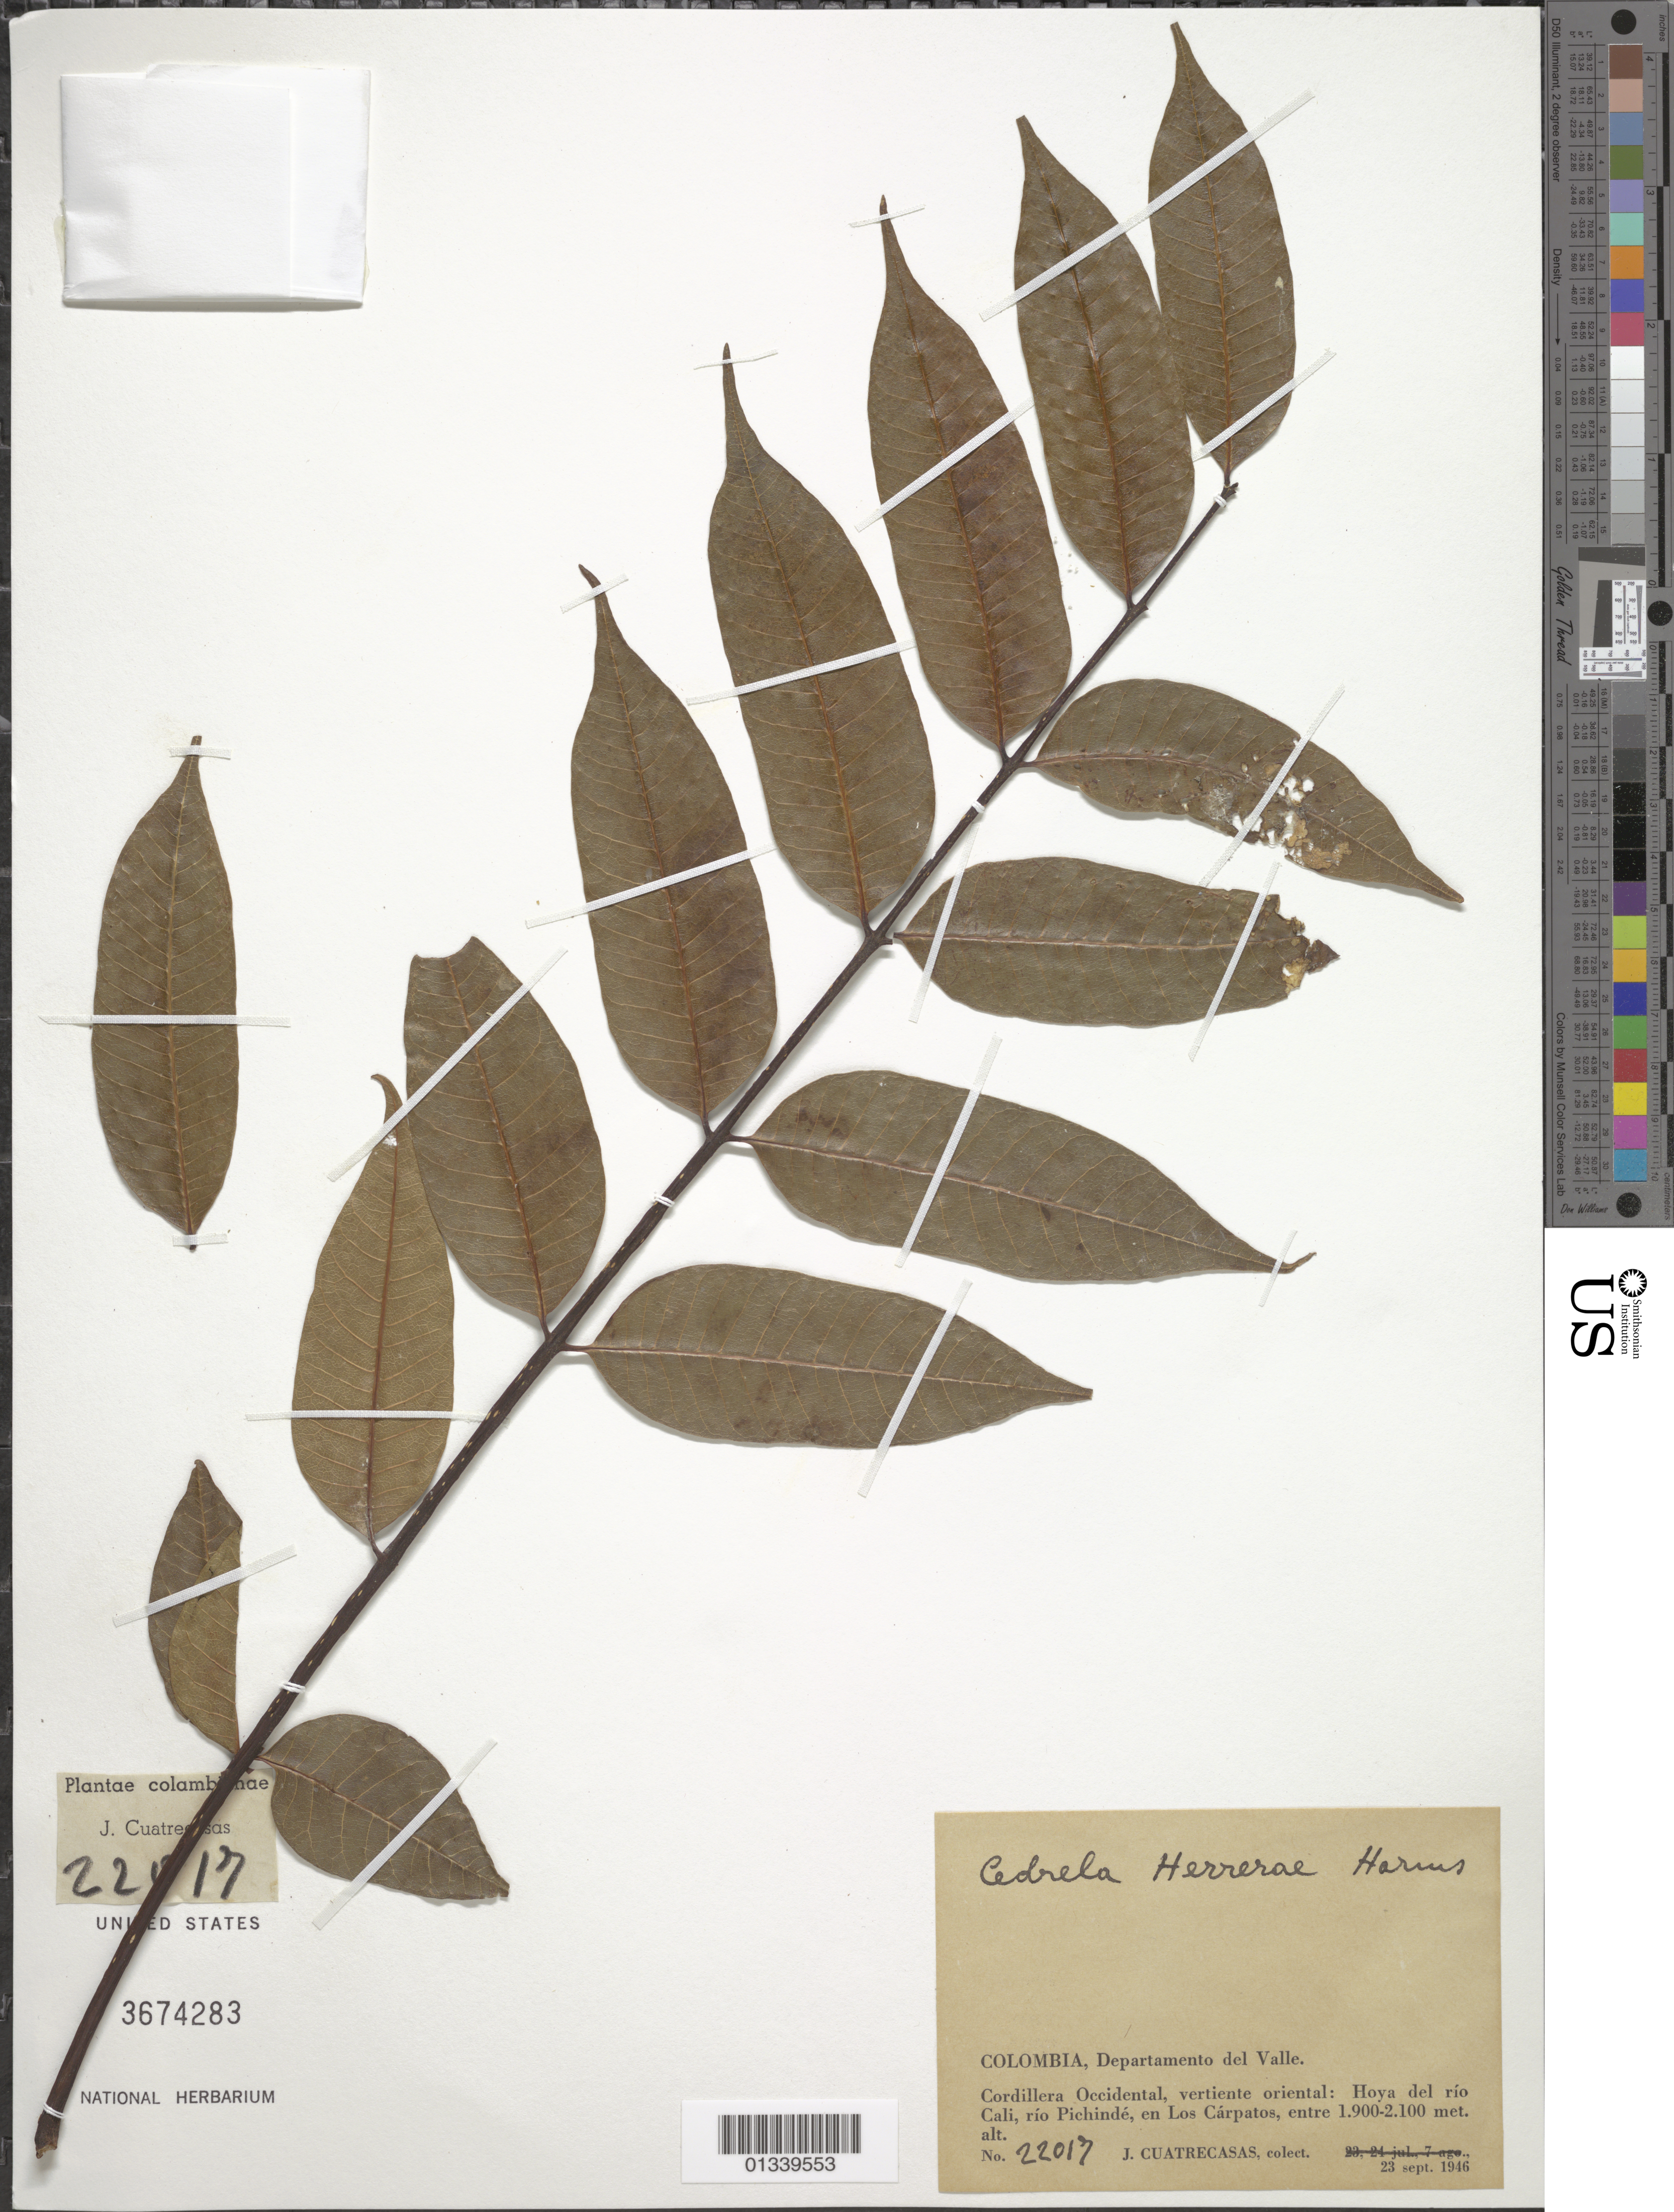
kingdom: Plantae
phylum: Tracheophyta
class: Magnoliopsida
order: Sapindales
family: Meliaceae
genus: Cedrela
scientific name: Cedrela herrerae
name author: Harms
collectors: J. Cuatrecasas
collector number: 22017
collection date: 1946-09-23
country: Colombia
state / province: Valle del Cauca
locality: Cordillera Occidental, vertiente oriental: Hoya del rio Cali; rio Pichinde, en Los Carpato, entre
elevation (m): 1900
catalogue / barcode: US 3674283